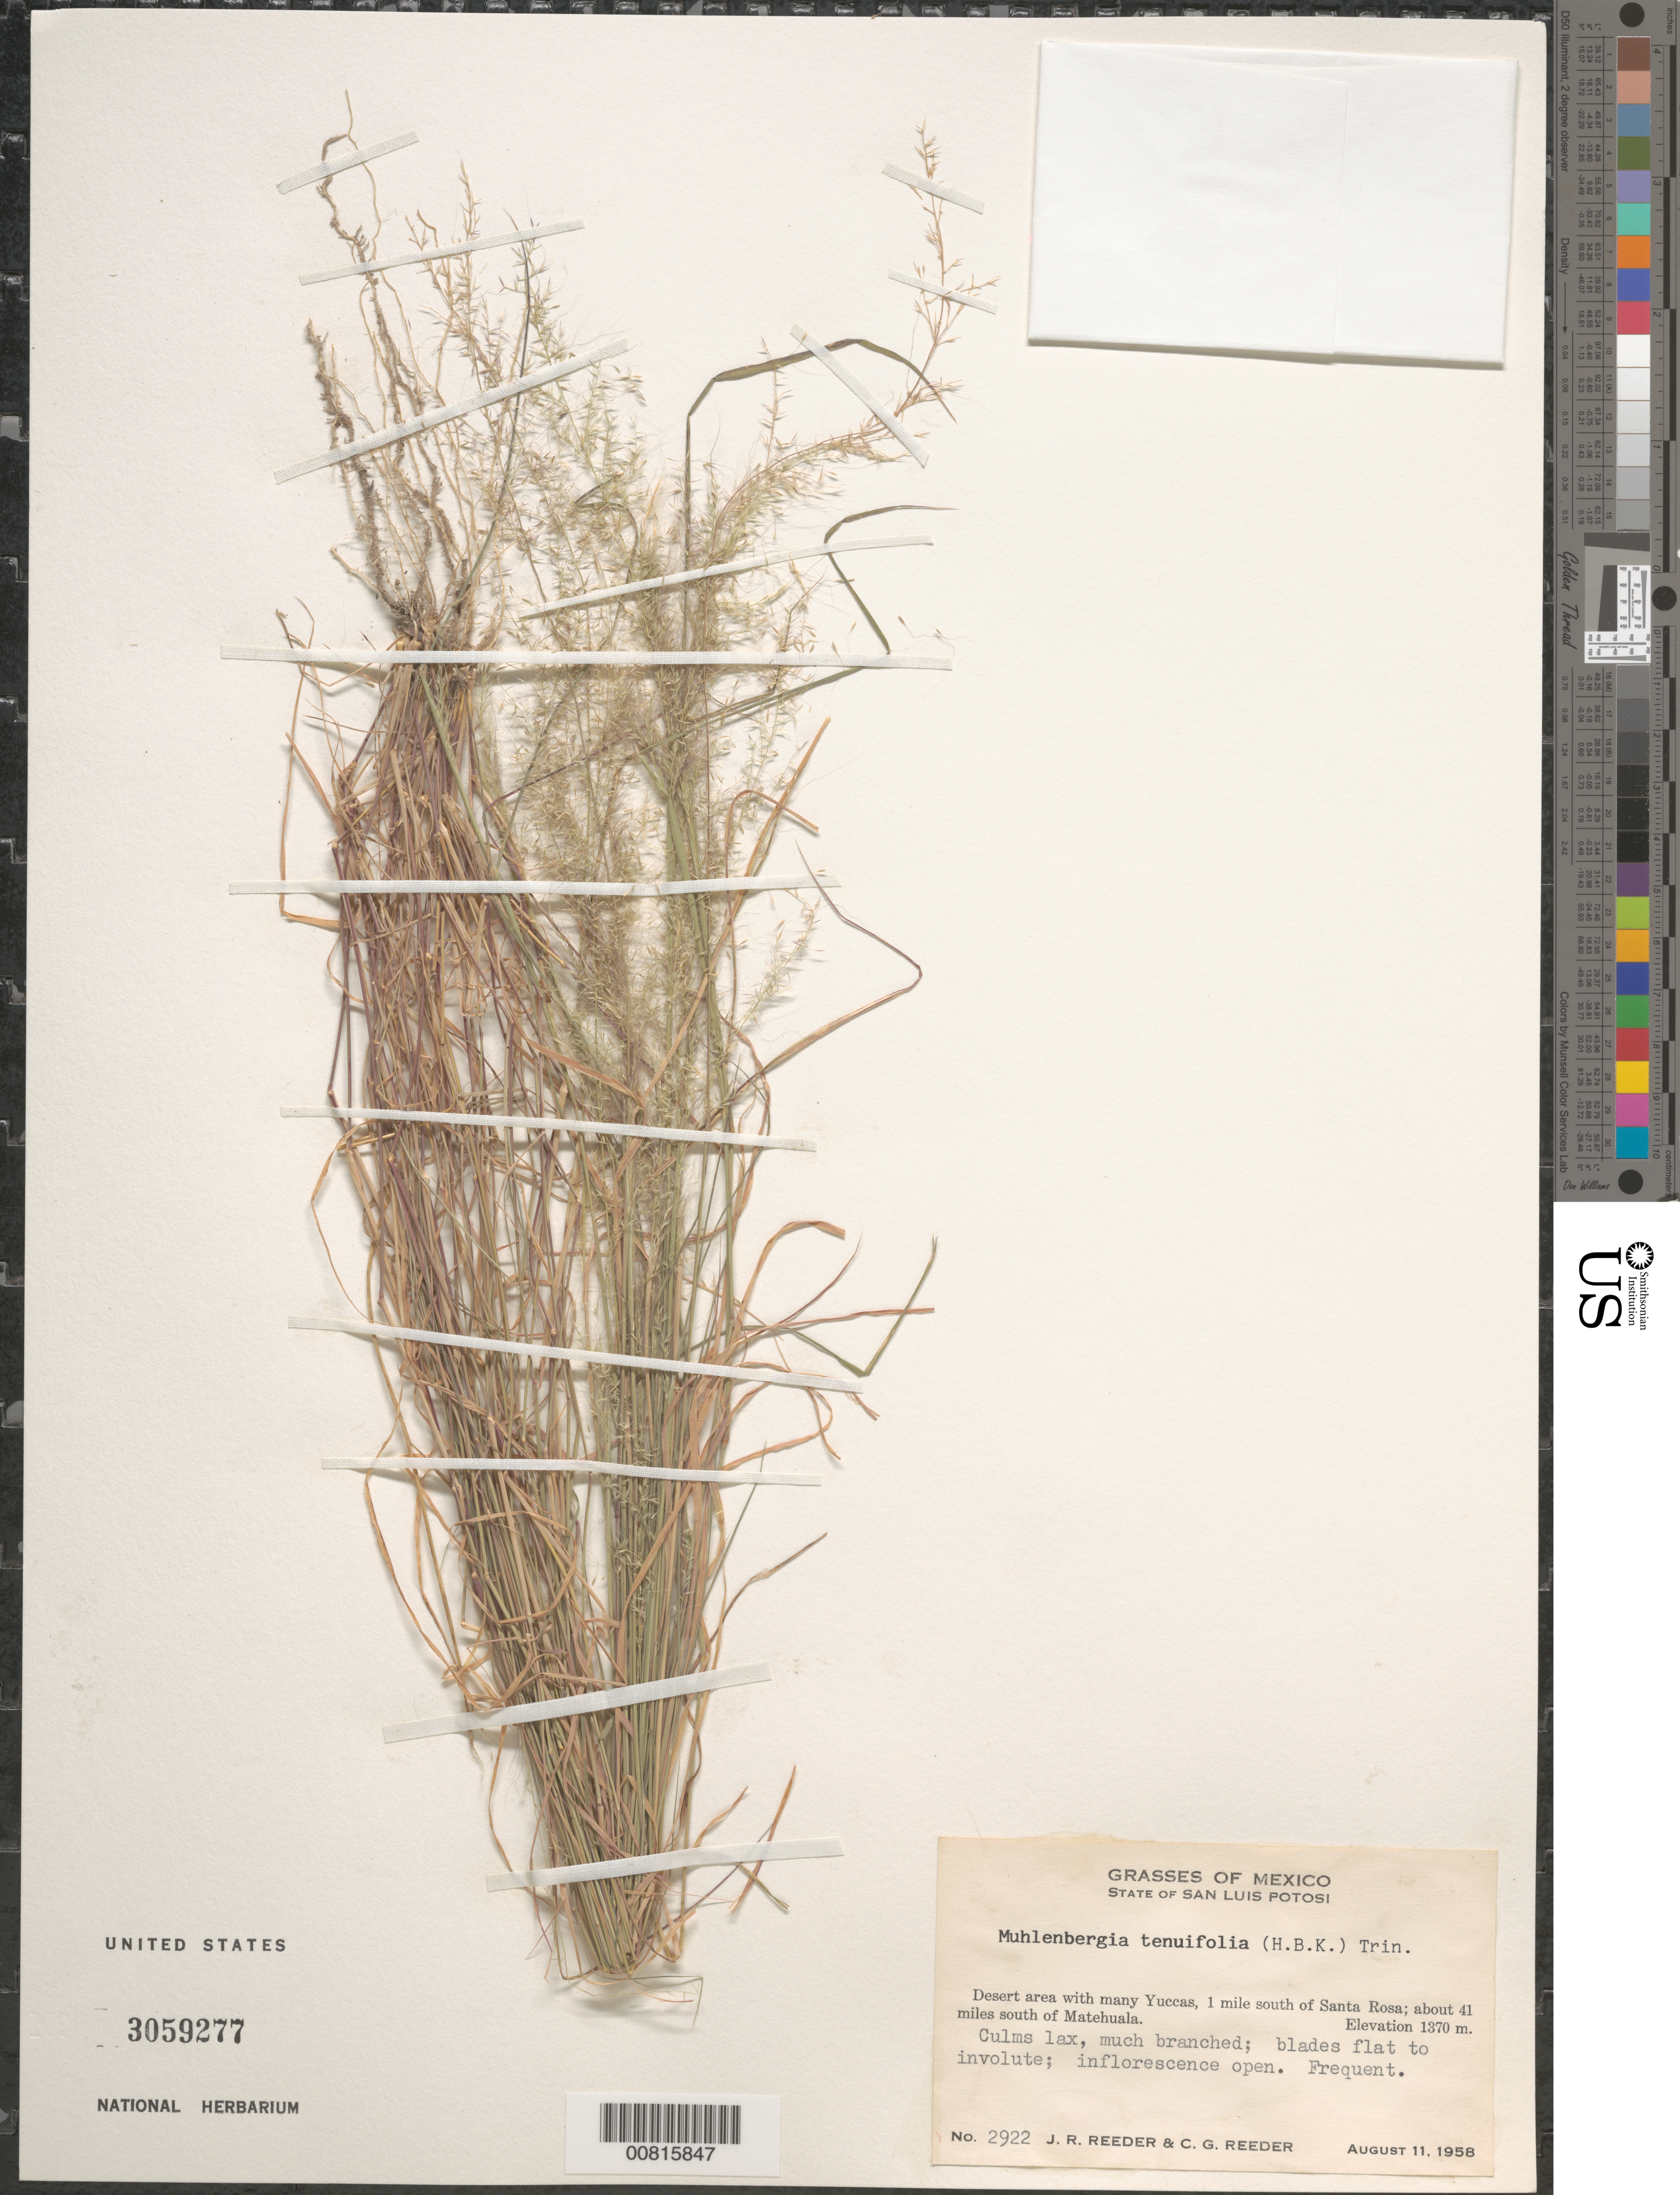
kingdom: Plantae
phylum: Tracheophyta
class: Liliopsida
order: Poales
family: Poaceae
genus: Muhlenbergia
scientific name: Muhlenbergia tenuifolia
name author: (Kunth) Kunth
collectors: J. R. Reeder & C. G. Reeder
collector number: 2922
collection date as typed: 11 Aug 1958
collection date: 1958-08-11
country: Mexico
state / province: San Luis Potosi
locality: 1 mi S of Santa Rosa, about 41 mi S of Matehuala, S.L.P.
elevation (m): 1370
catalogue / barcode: US 3059277